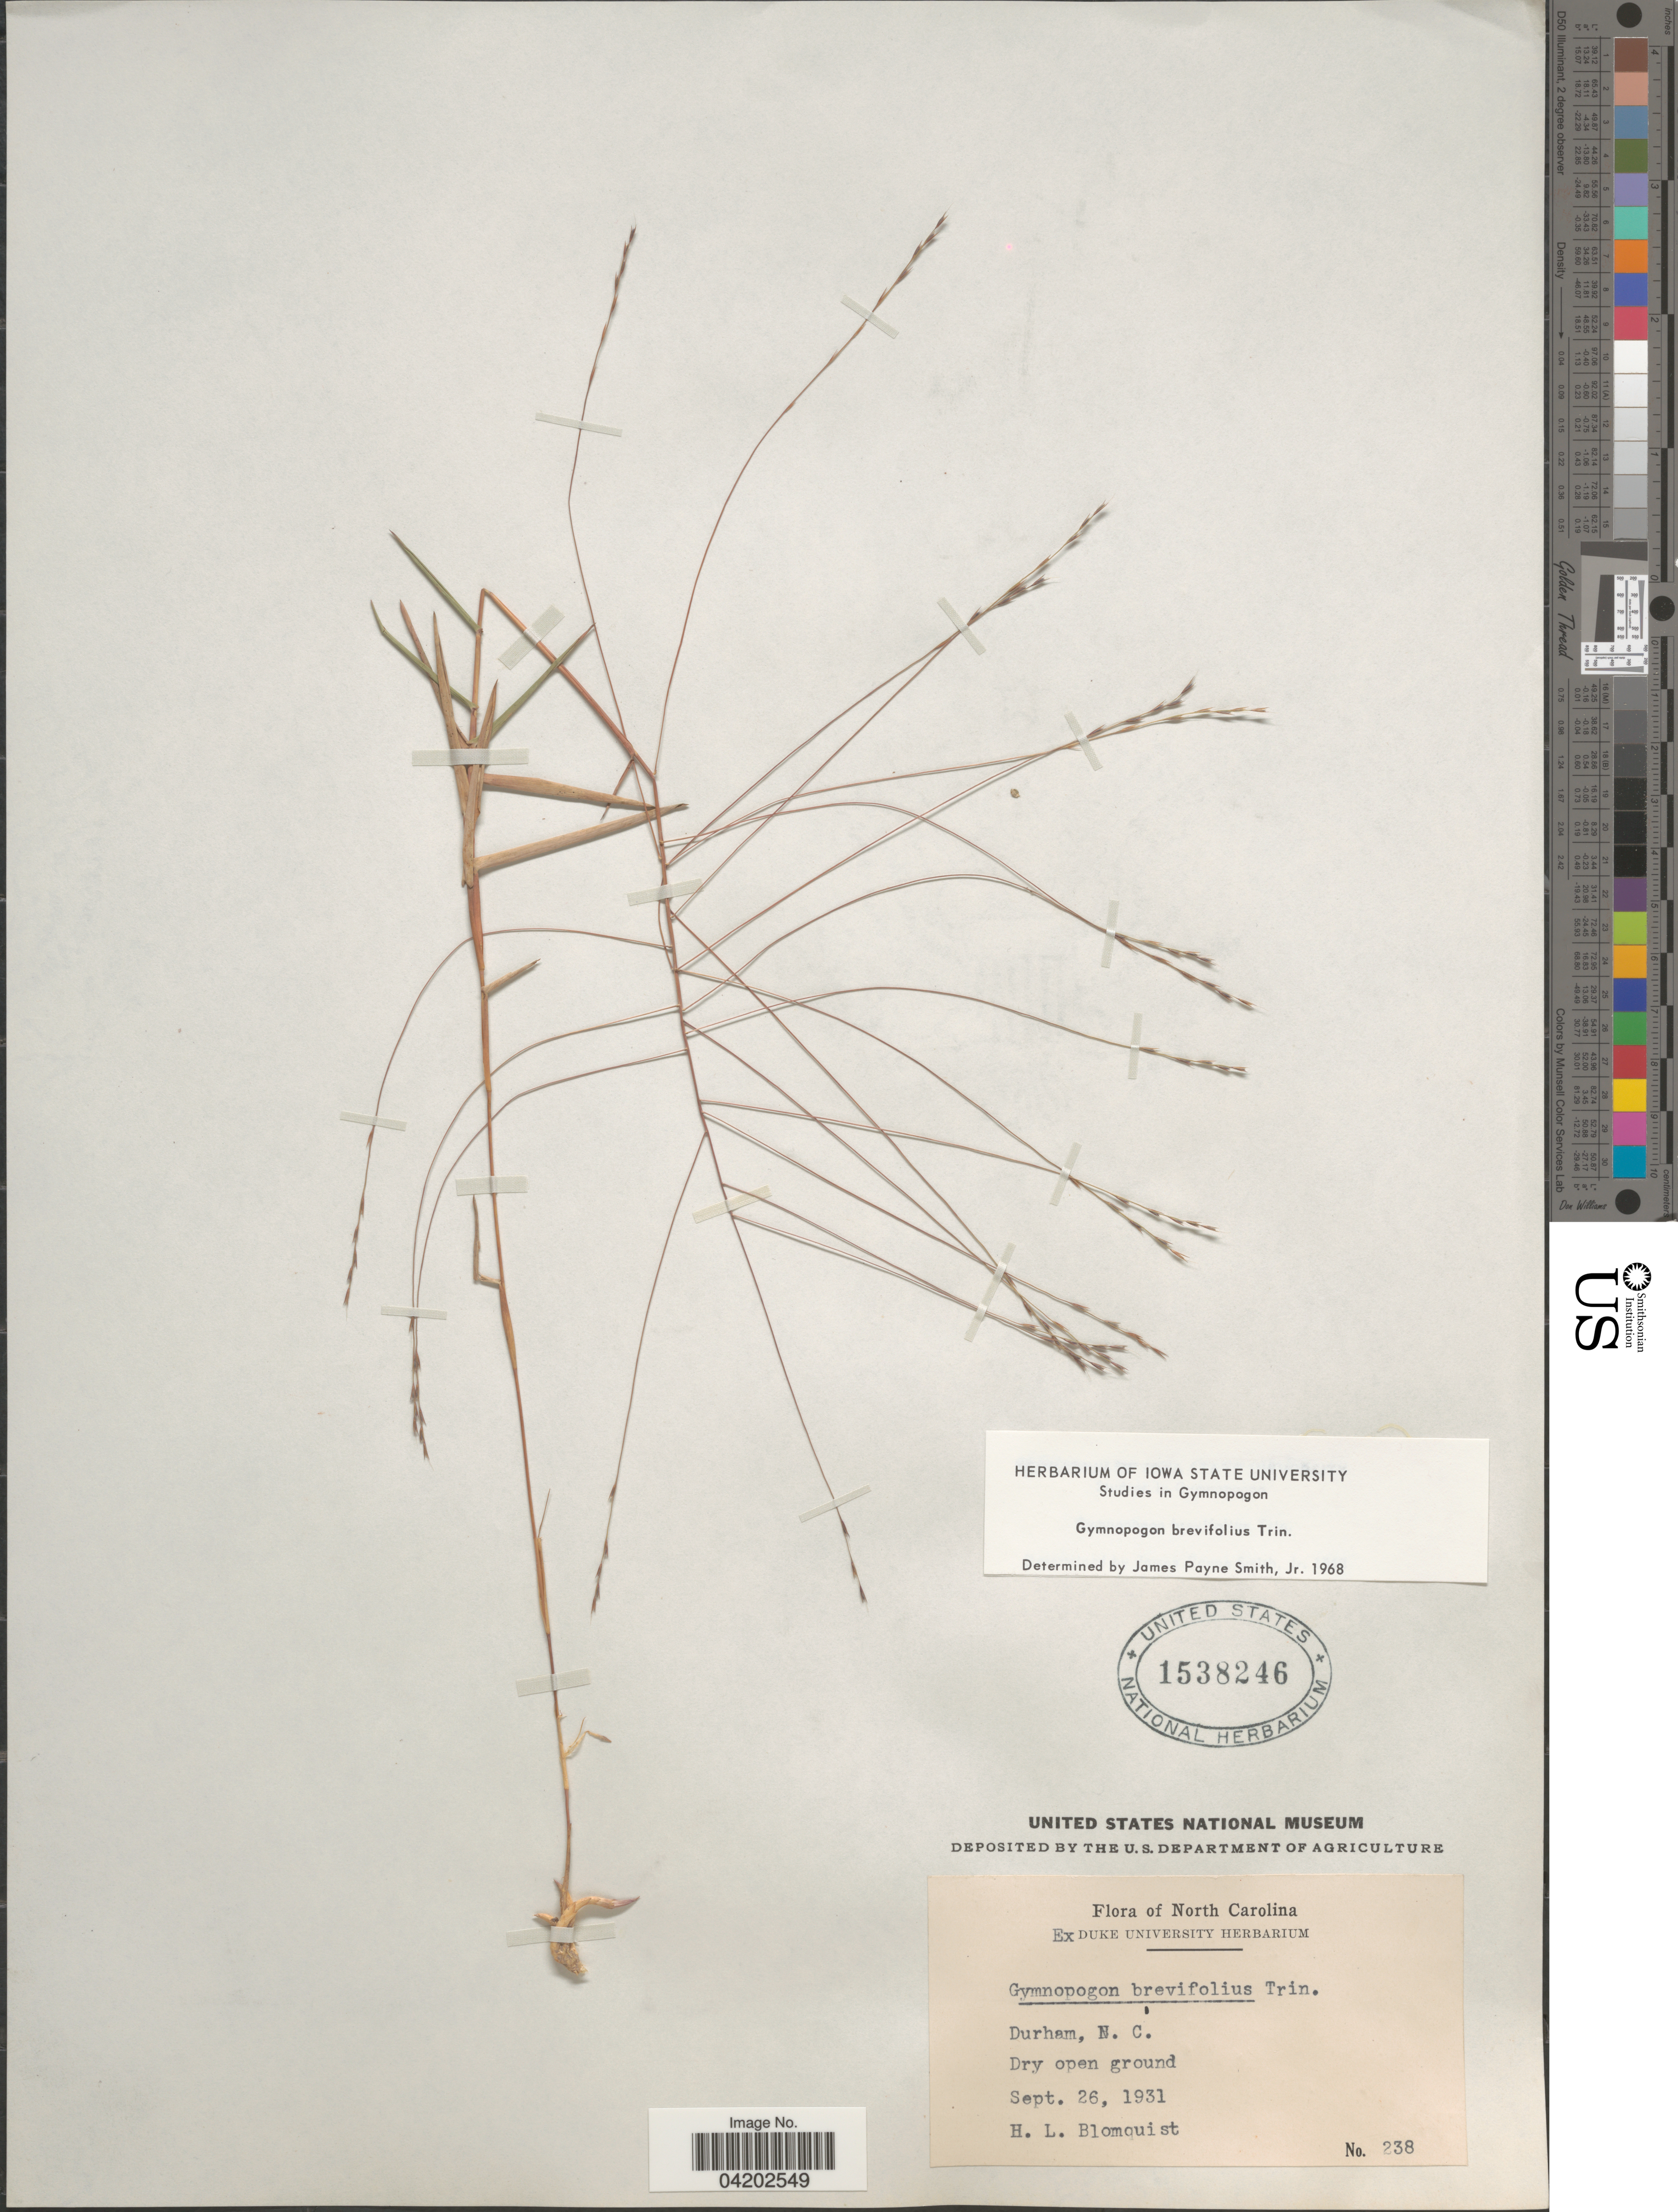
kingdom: Plantae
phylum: Tracheophyta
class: Liliopsida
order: Poales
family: Poaceae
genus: Gymnopogon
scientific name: Gymnopogon brevifolius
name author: Trin.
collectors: H. Blomquist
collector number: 238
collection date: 1931-09-26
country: United States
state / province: North Carolina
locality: Durham.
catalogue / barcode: US 1538246